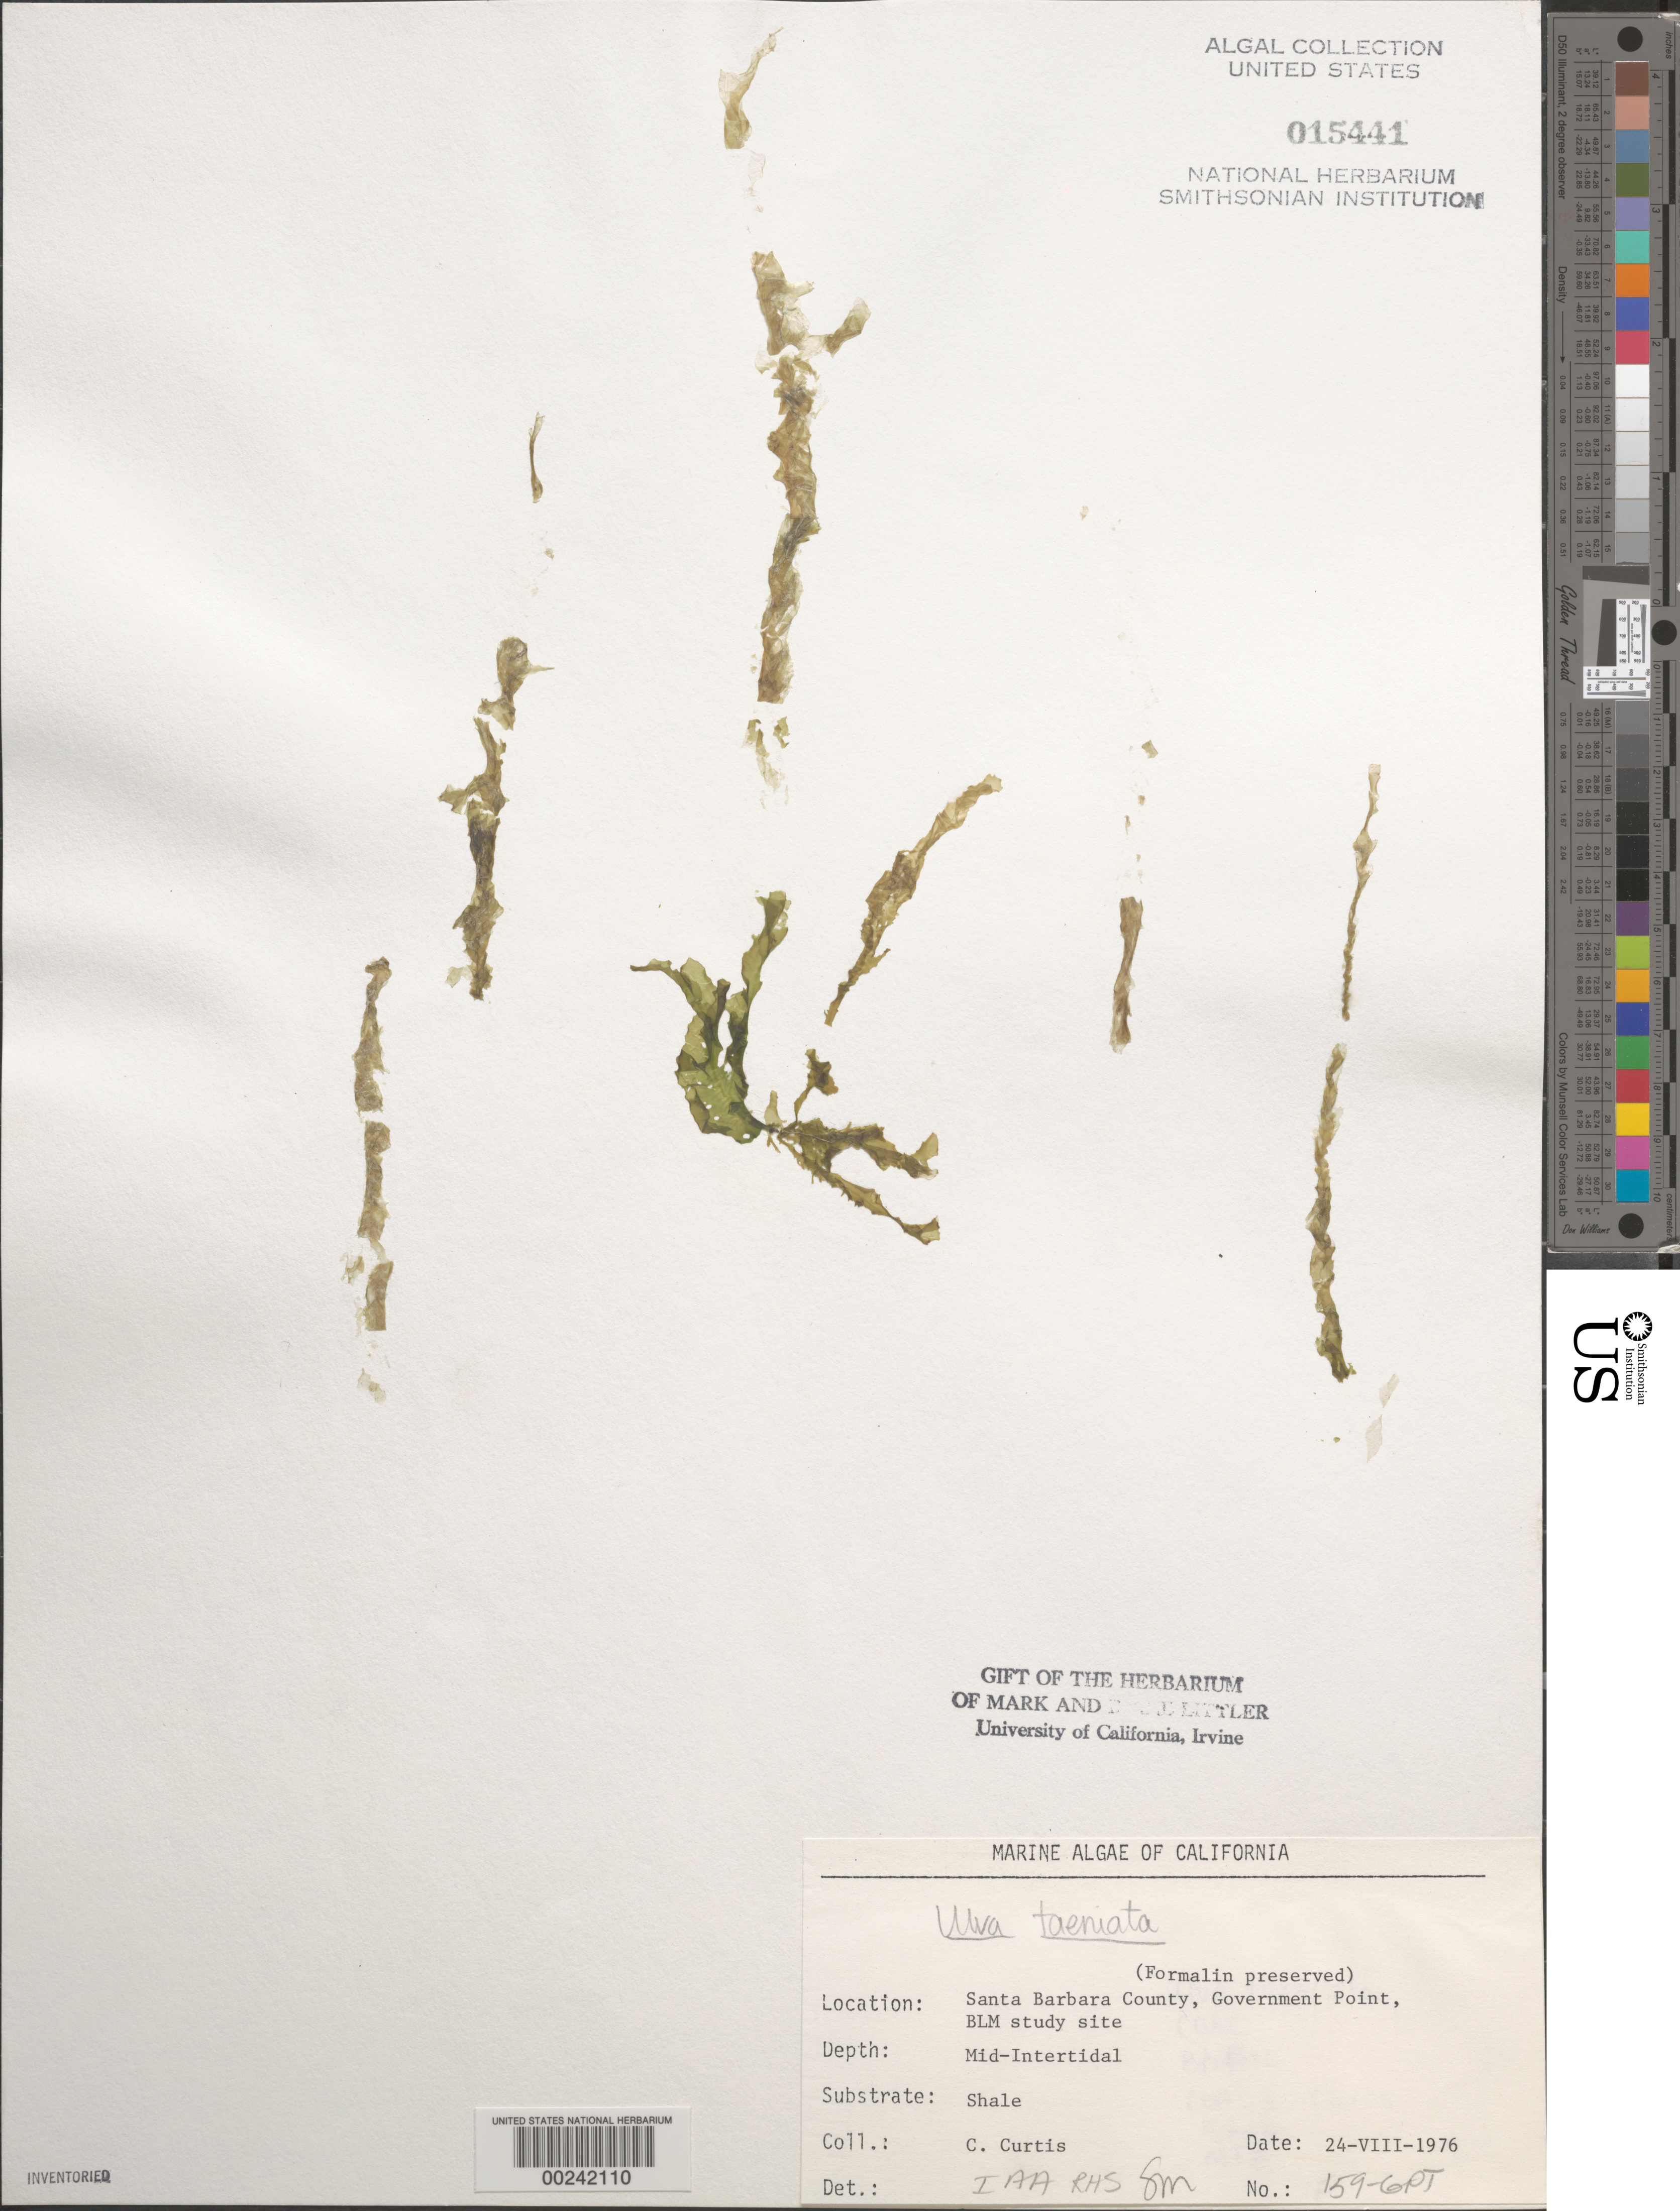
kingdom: Plantae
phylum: Chlorophyta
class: Ulvophyceae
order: Ulvales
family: Ulvaceae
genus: Ulva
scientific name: Ulva taeniata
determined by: Abbott, I. A.; et al.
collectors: C. Curtis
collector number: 159-GPT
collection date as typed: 24 Aug 1976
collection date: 1976-08-24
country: United States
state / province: California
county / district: Santa Barbara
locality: Government Point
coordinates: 34 26'31"N, 120 24'06"W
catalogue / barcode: US 15441